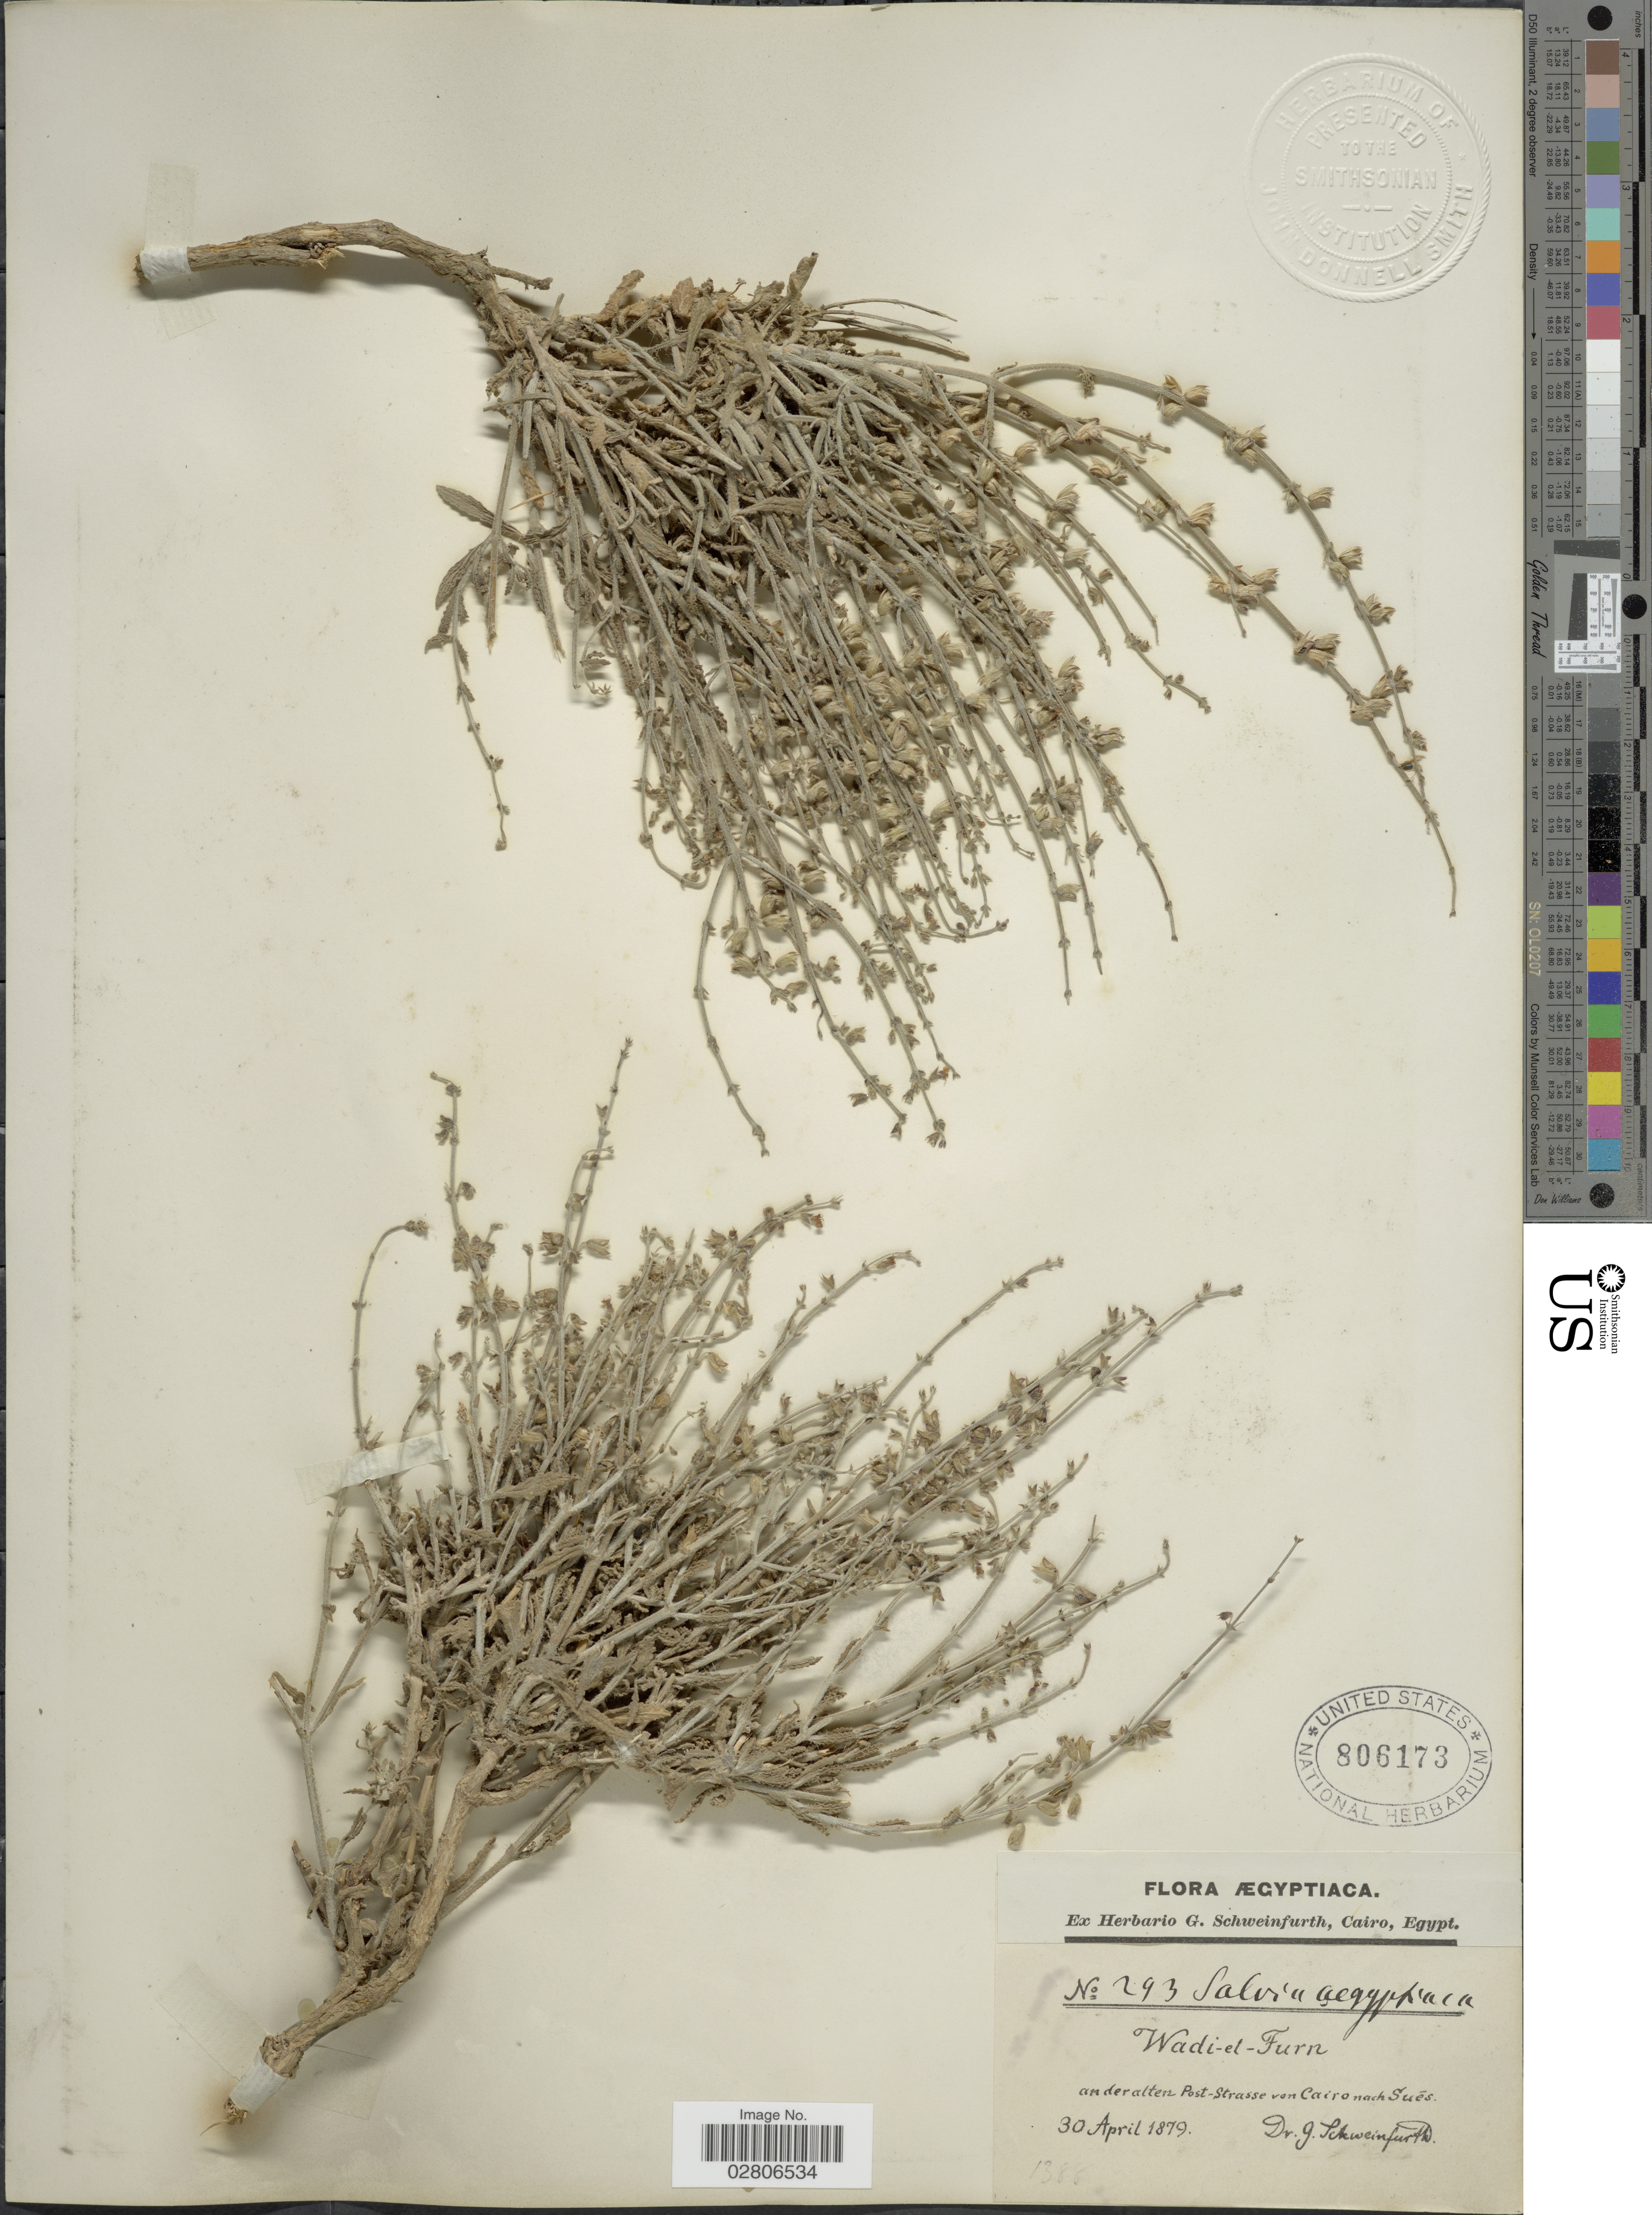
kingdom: Plantae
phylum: Tracheophyta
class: Magnoliopsida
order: Lamiales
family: Lamiaceae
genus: Salvia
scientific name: Salvia aegyptiaca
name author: L.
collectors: G. A. Schweinfurth (herbarium)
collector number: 293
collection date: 1879-04-30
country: Egypt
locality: An der alten Post-Strasse von Cairo nach Sués. Ægyptiaca.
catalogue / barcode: US 806173